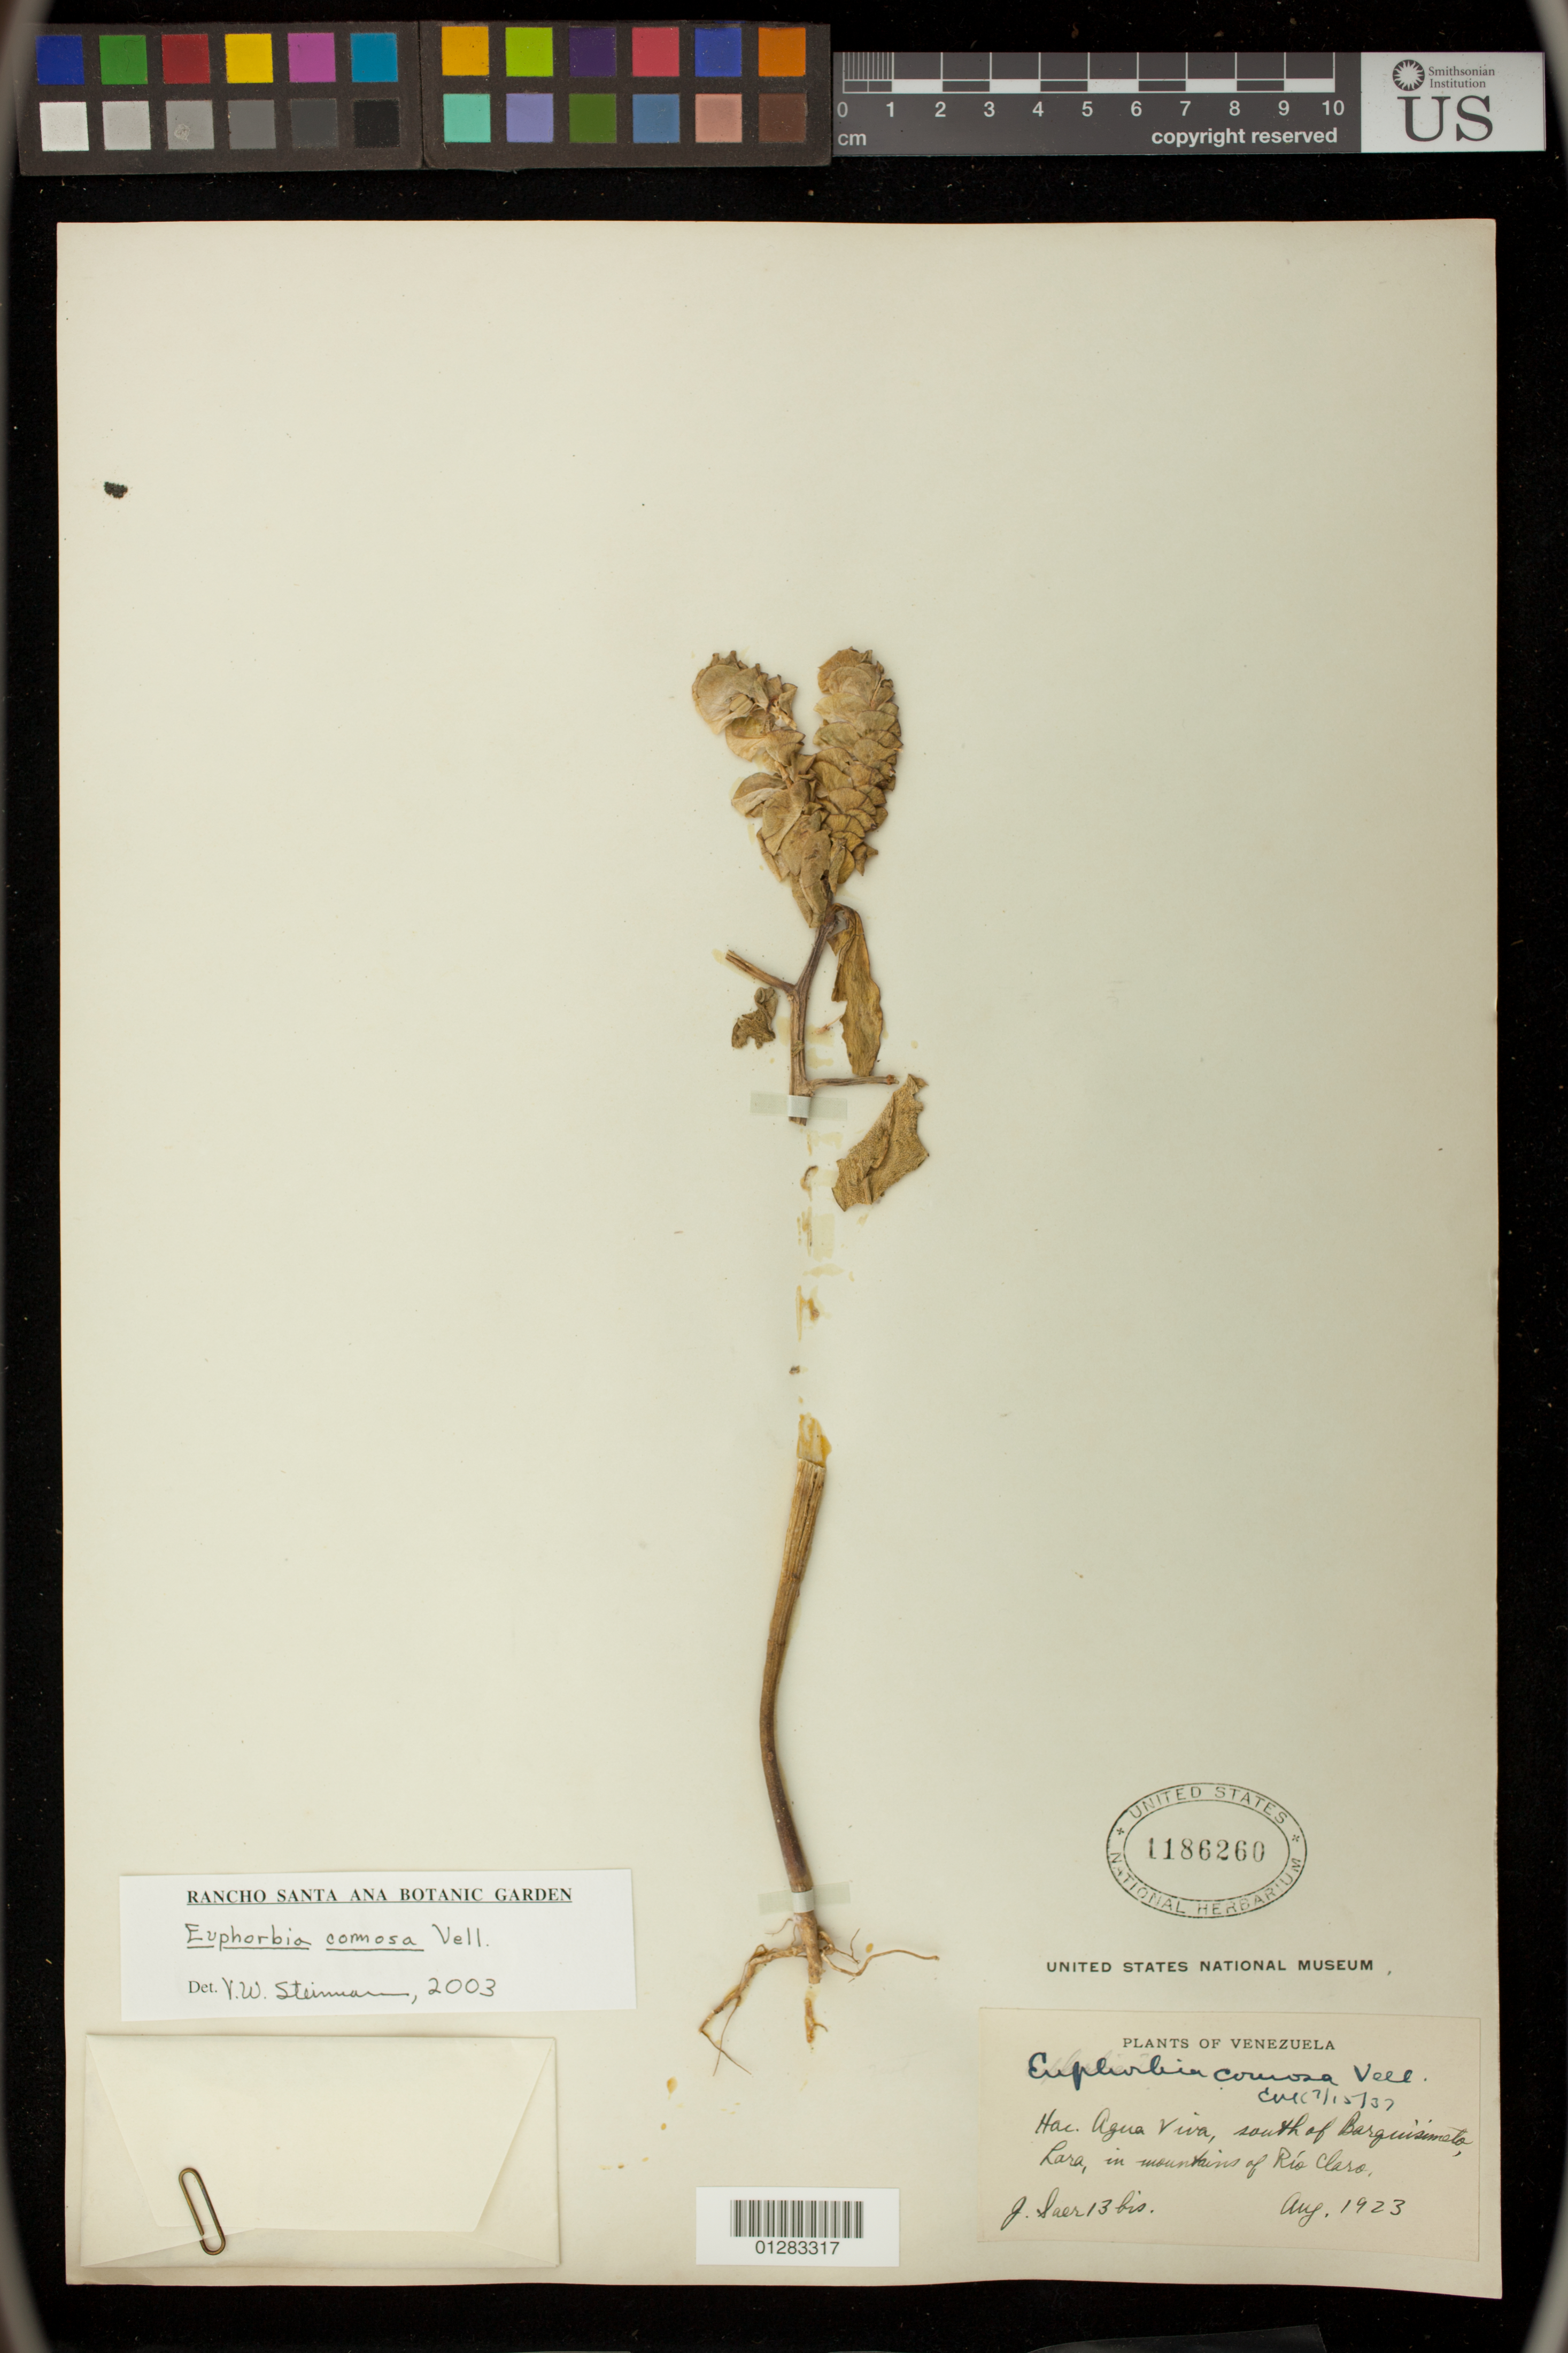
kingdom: Plantae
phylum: Tracheophyta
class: Magnoliopsida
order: Malpighiales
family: Euphorbiaceae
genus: Euphorbia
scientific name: Euphorbia cotinifolia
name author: L.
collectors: J. Saer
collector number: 13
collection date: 1923-08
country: Venezuela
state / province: Lara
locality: Hac. Agua Viva, south of Barquisimeto, in mountains of Río Claro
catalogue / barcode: US 1186260